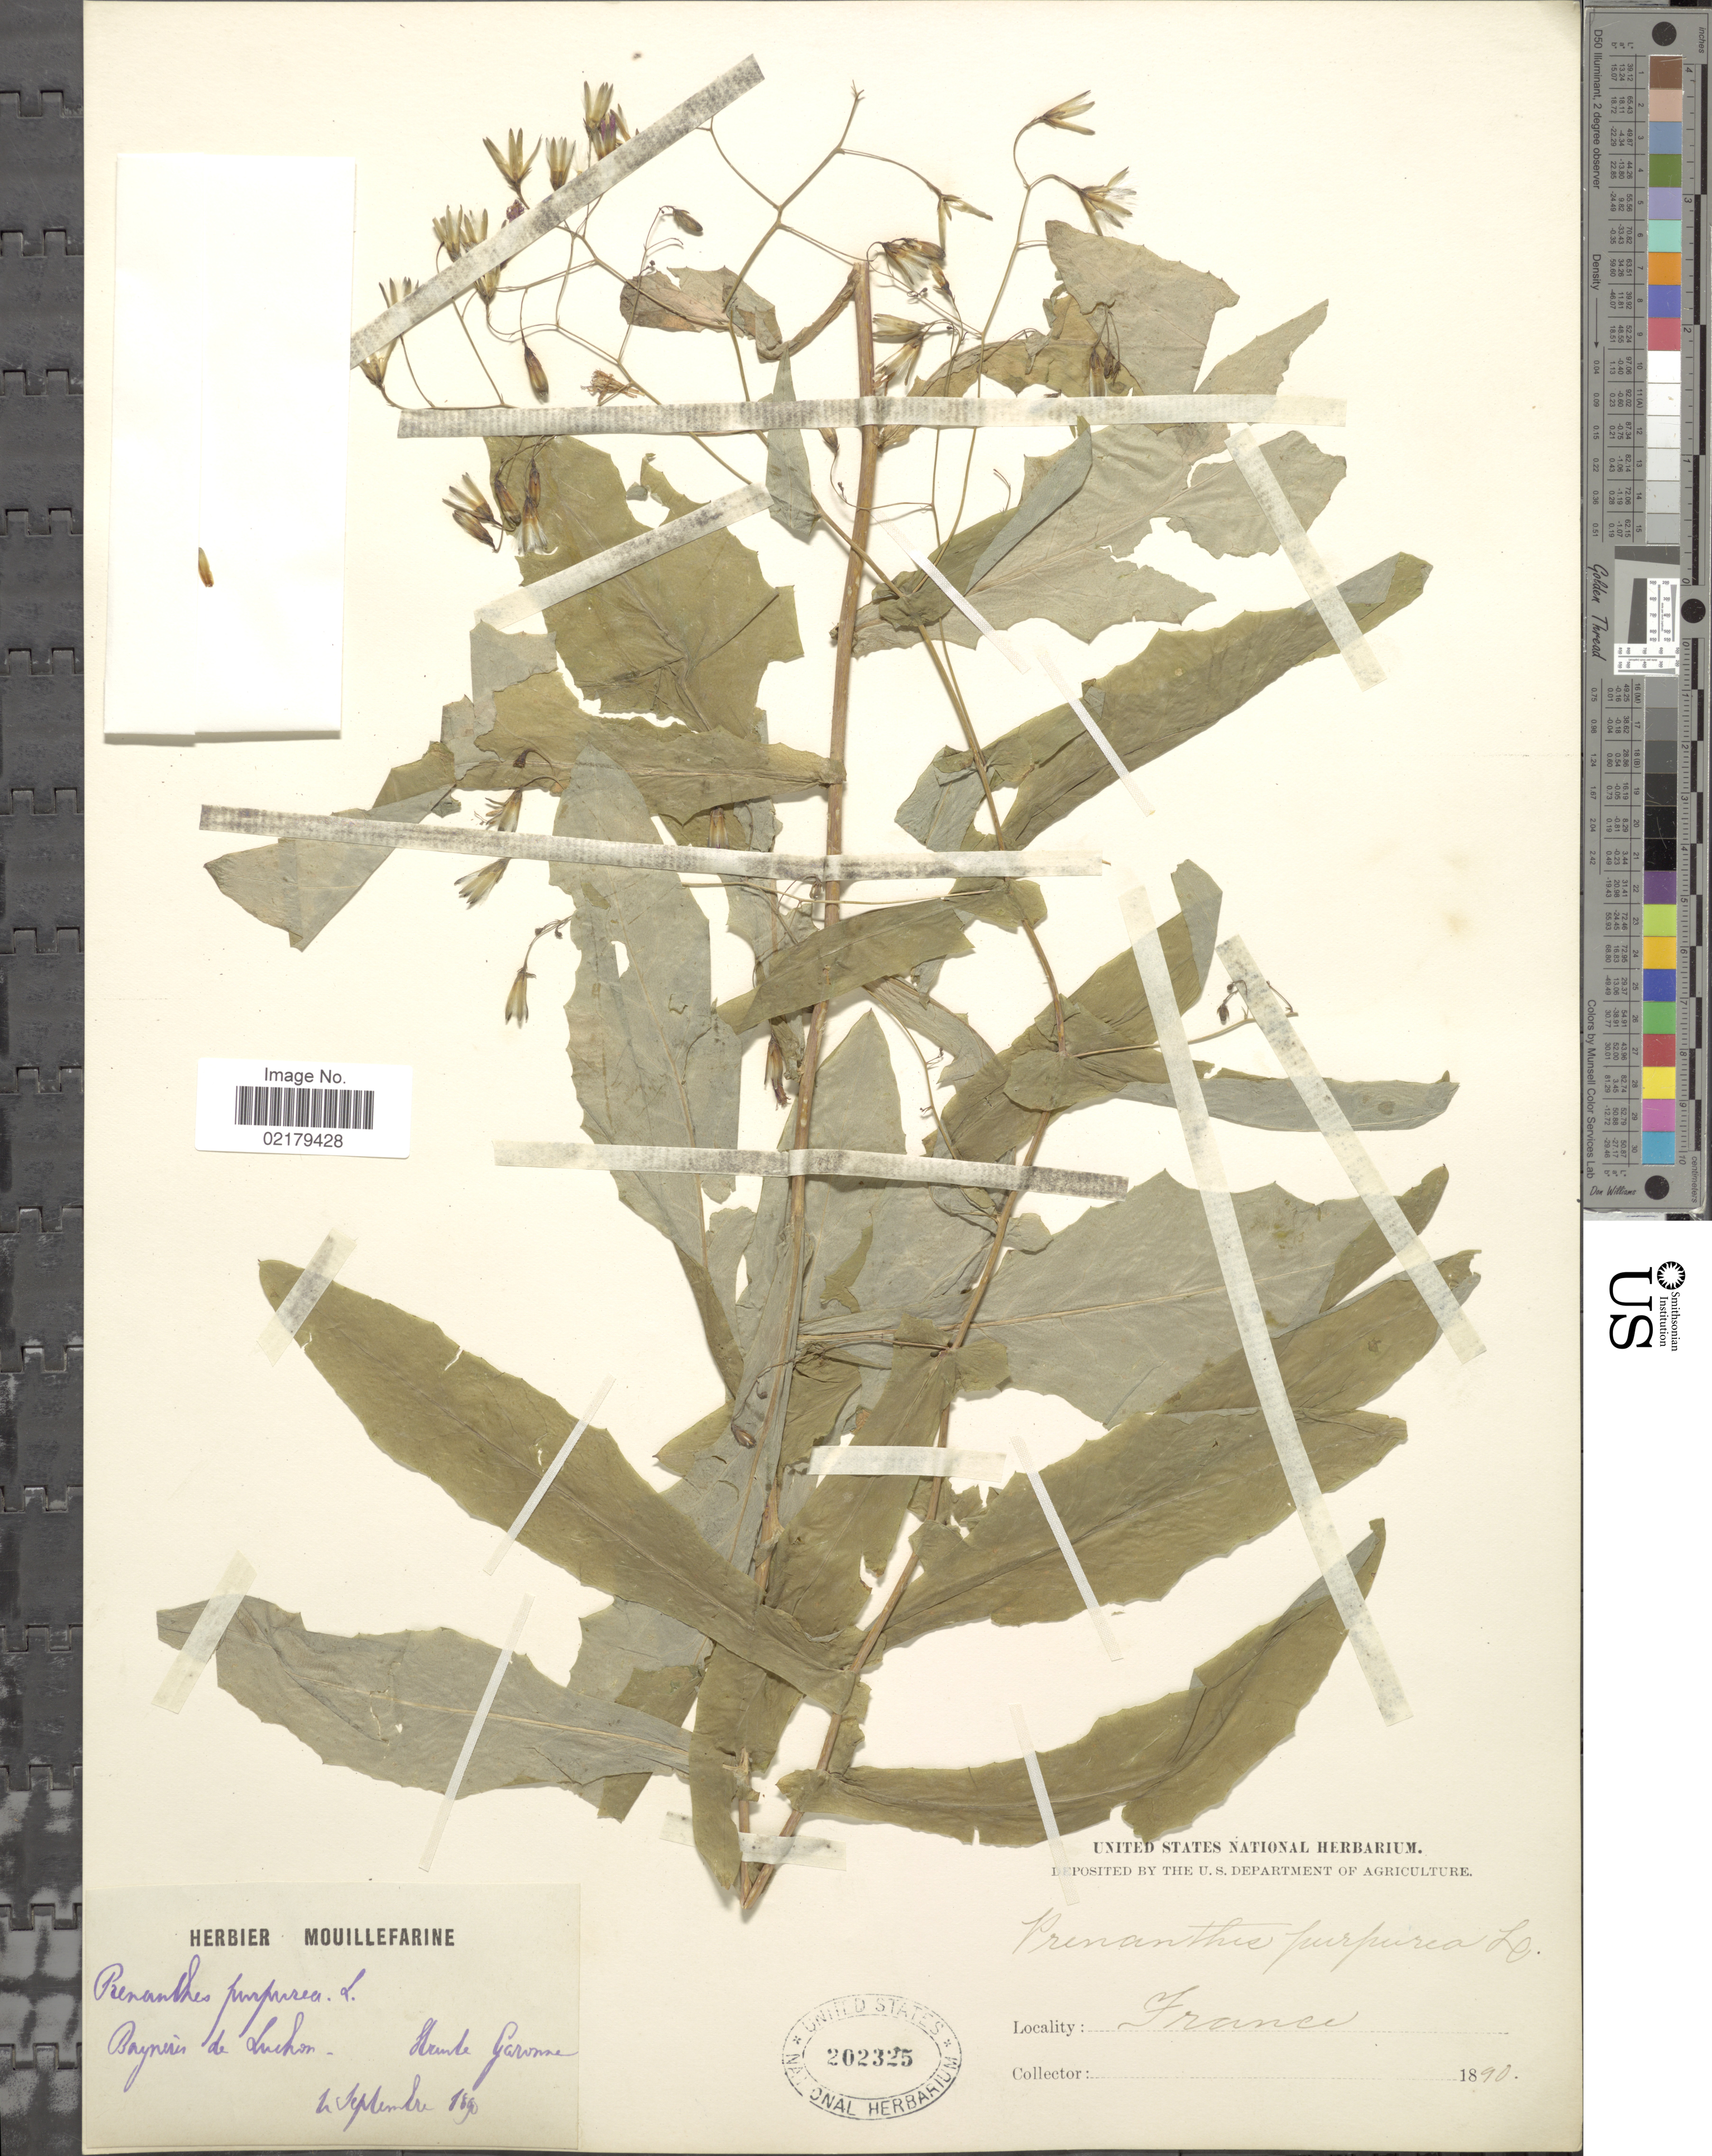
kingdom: Plantae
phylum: Tracheophyta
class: Magnoliopsida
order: Asterales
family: Asteraceae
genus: Prenanthes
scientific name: Prenanthes purpurea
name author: L.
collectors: ex herb. Mouillefarine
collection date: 1890-09-02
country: France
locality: Bagneres de Luchon, Haute Garonne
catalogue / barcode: US 202325